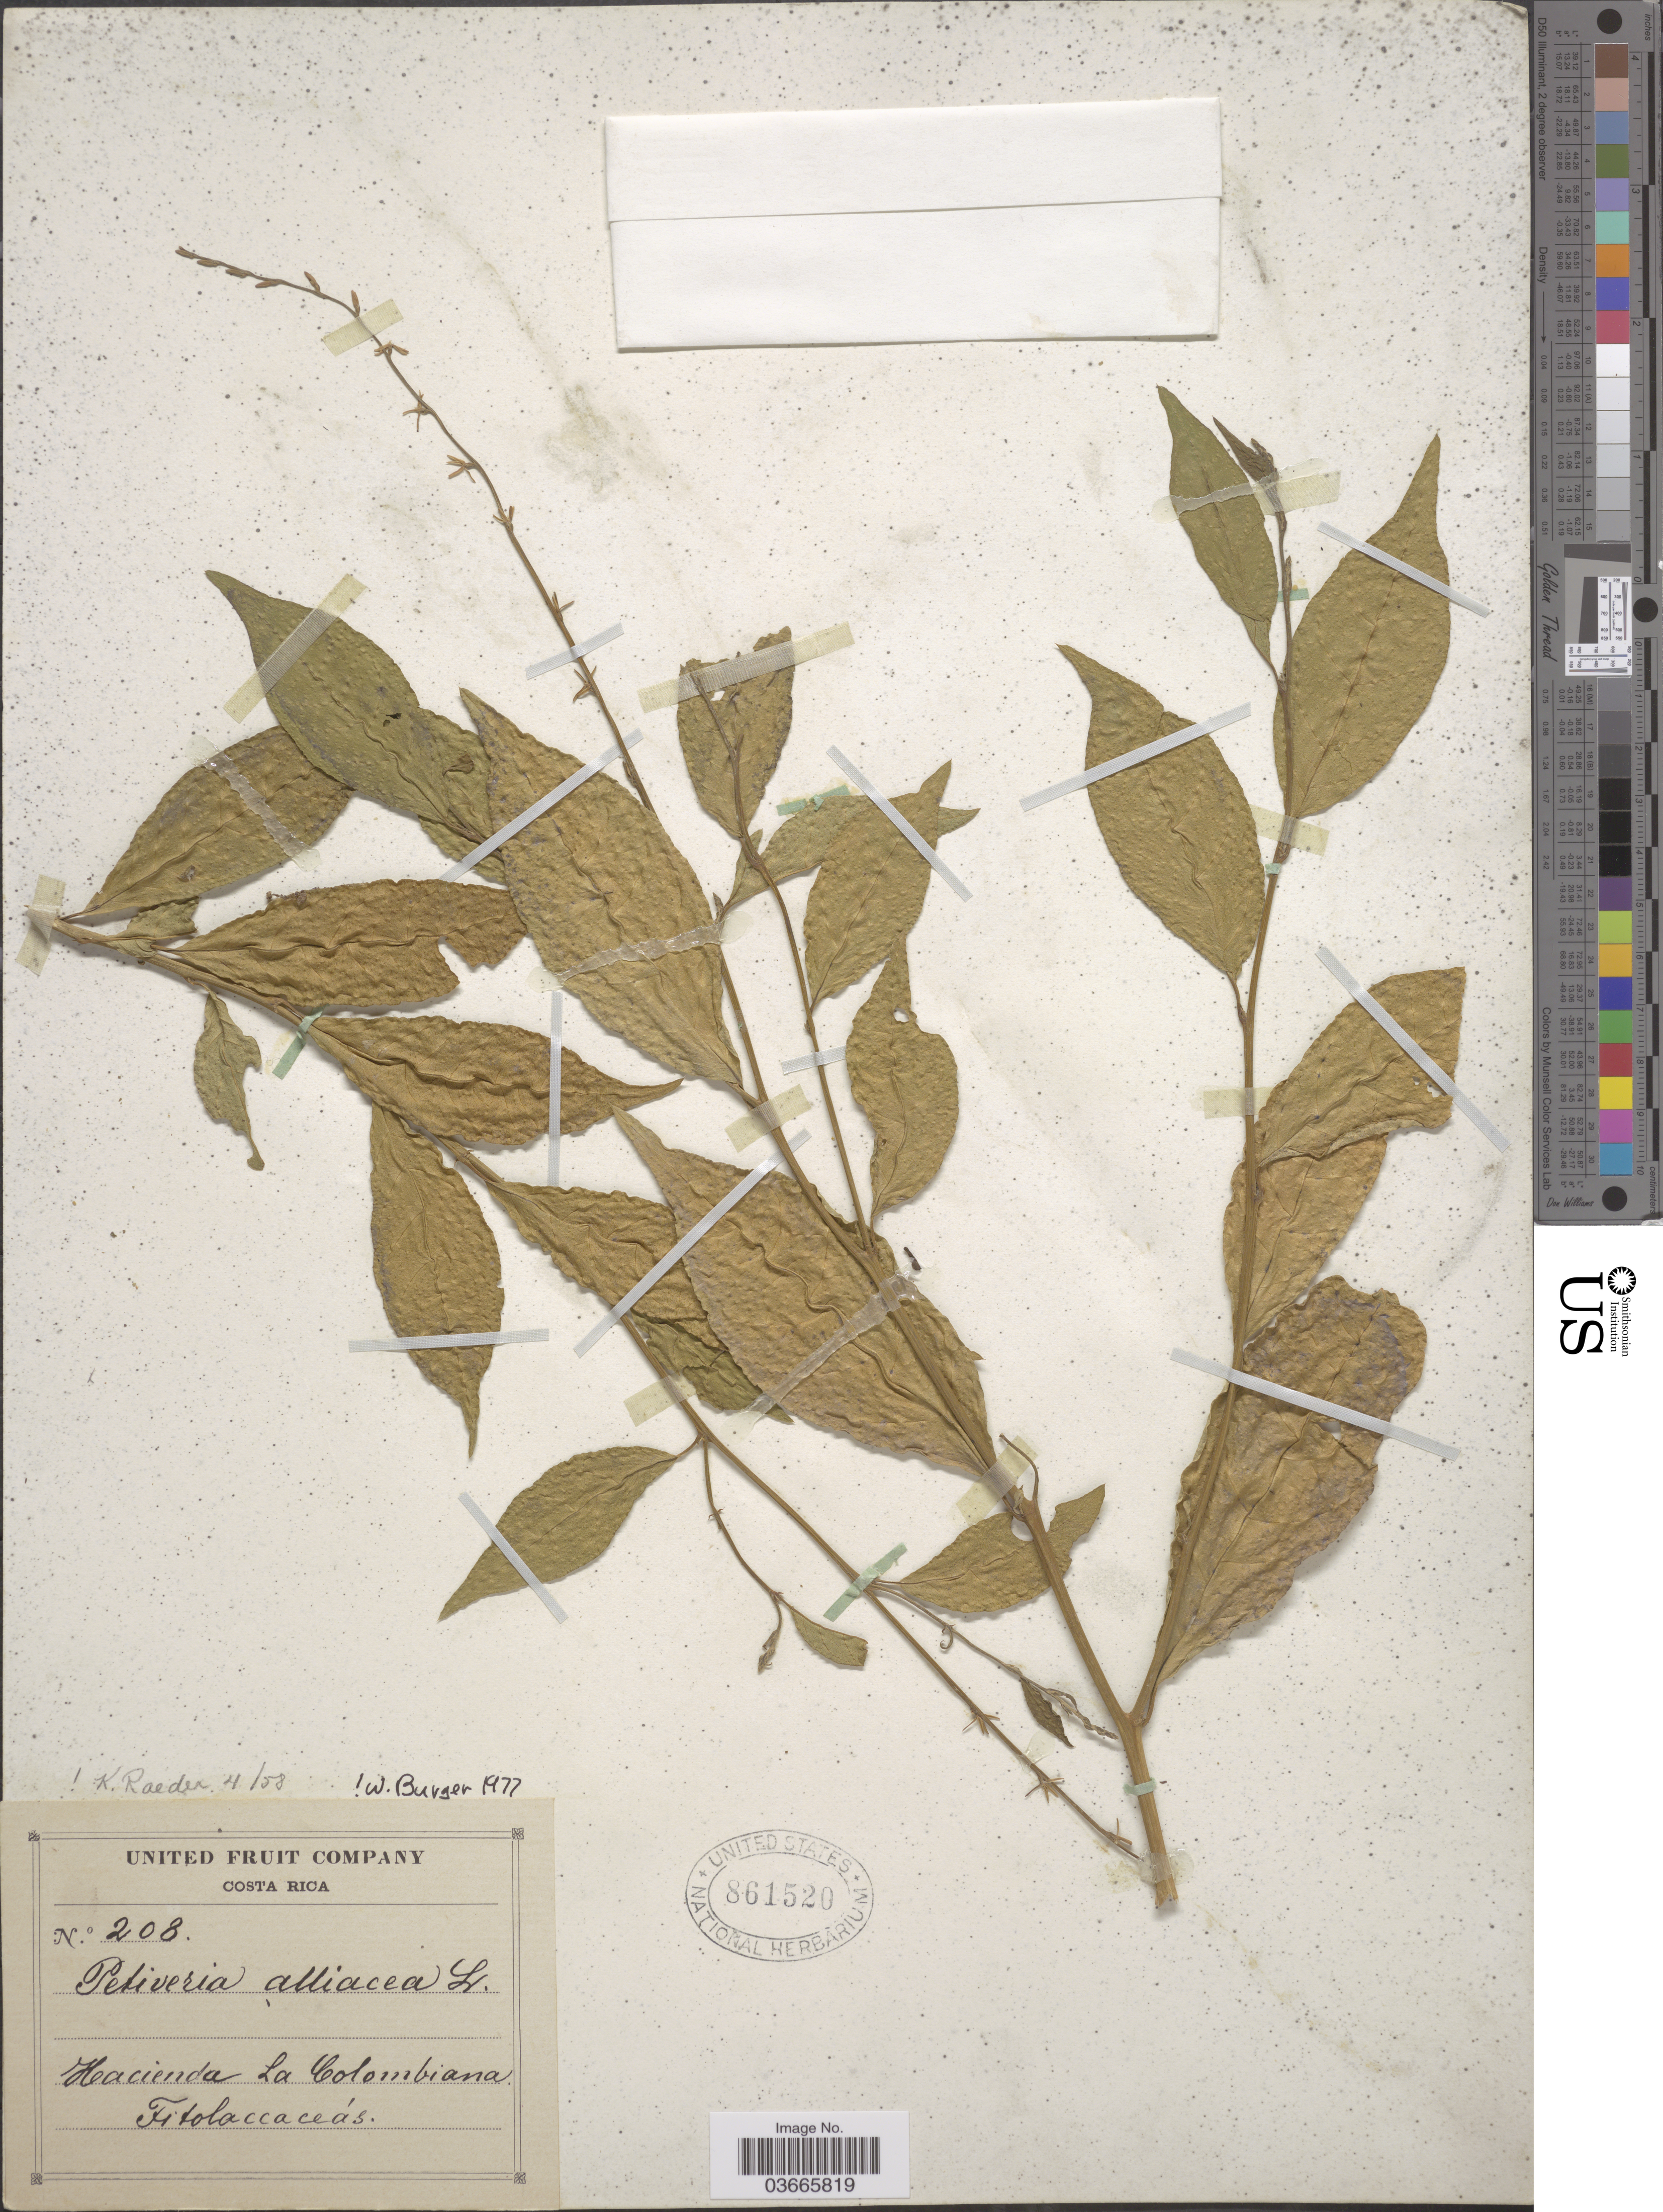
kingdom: Plantae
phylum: Tracheophyta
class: Magnoliopsida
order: Caryophyllales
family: Phytolaccaceae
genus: Petiveria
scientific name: Petiveria alliacea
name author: L.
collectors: United Fruit Company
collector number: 208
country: Costa Rica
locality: Hacienda La Colombiana.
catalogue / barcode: US 861520